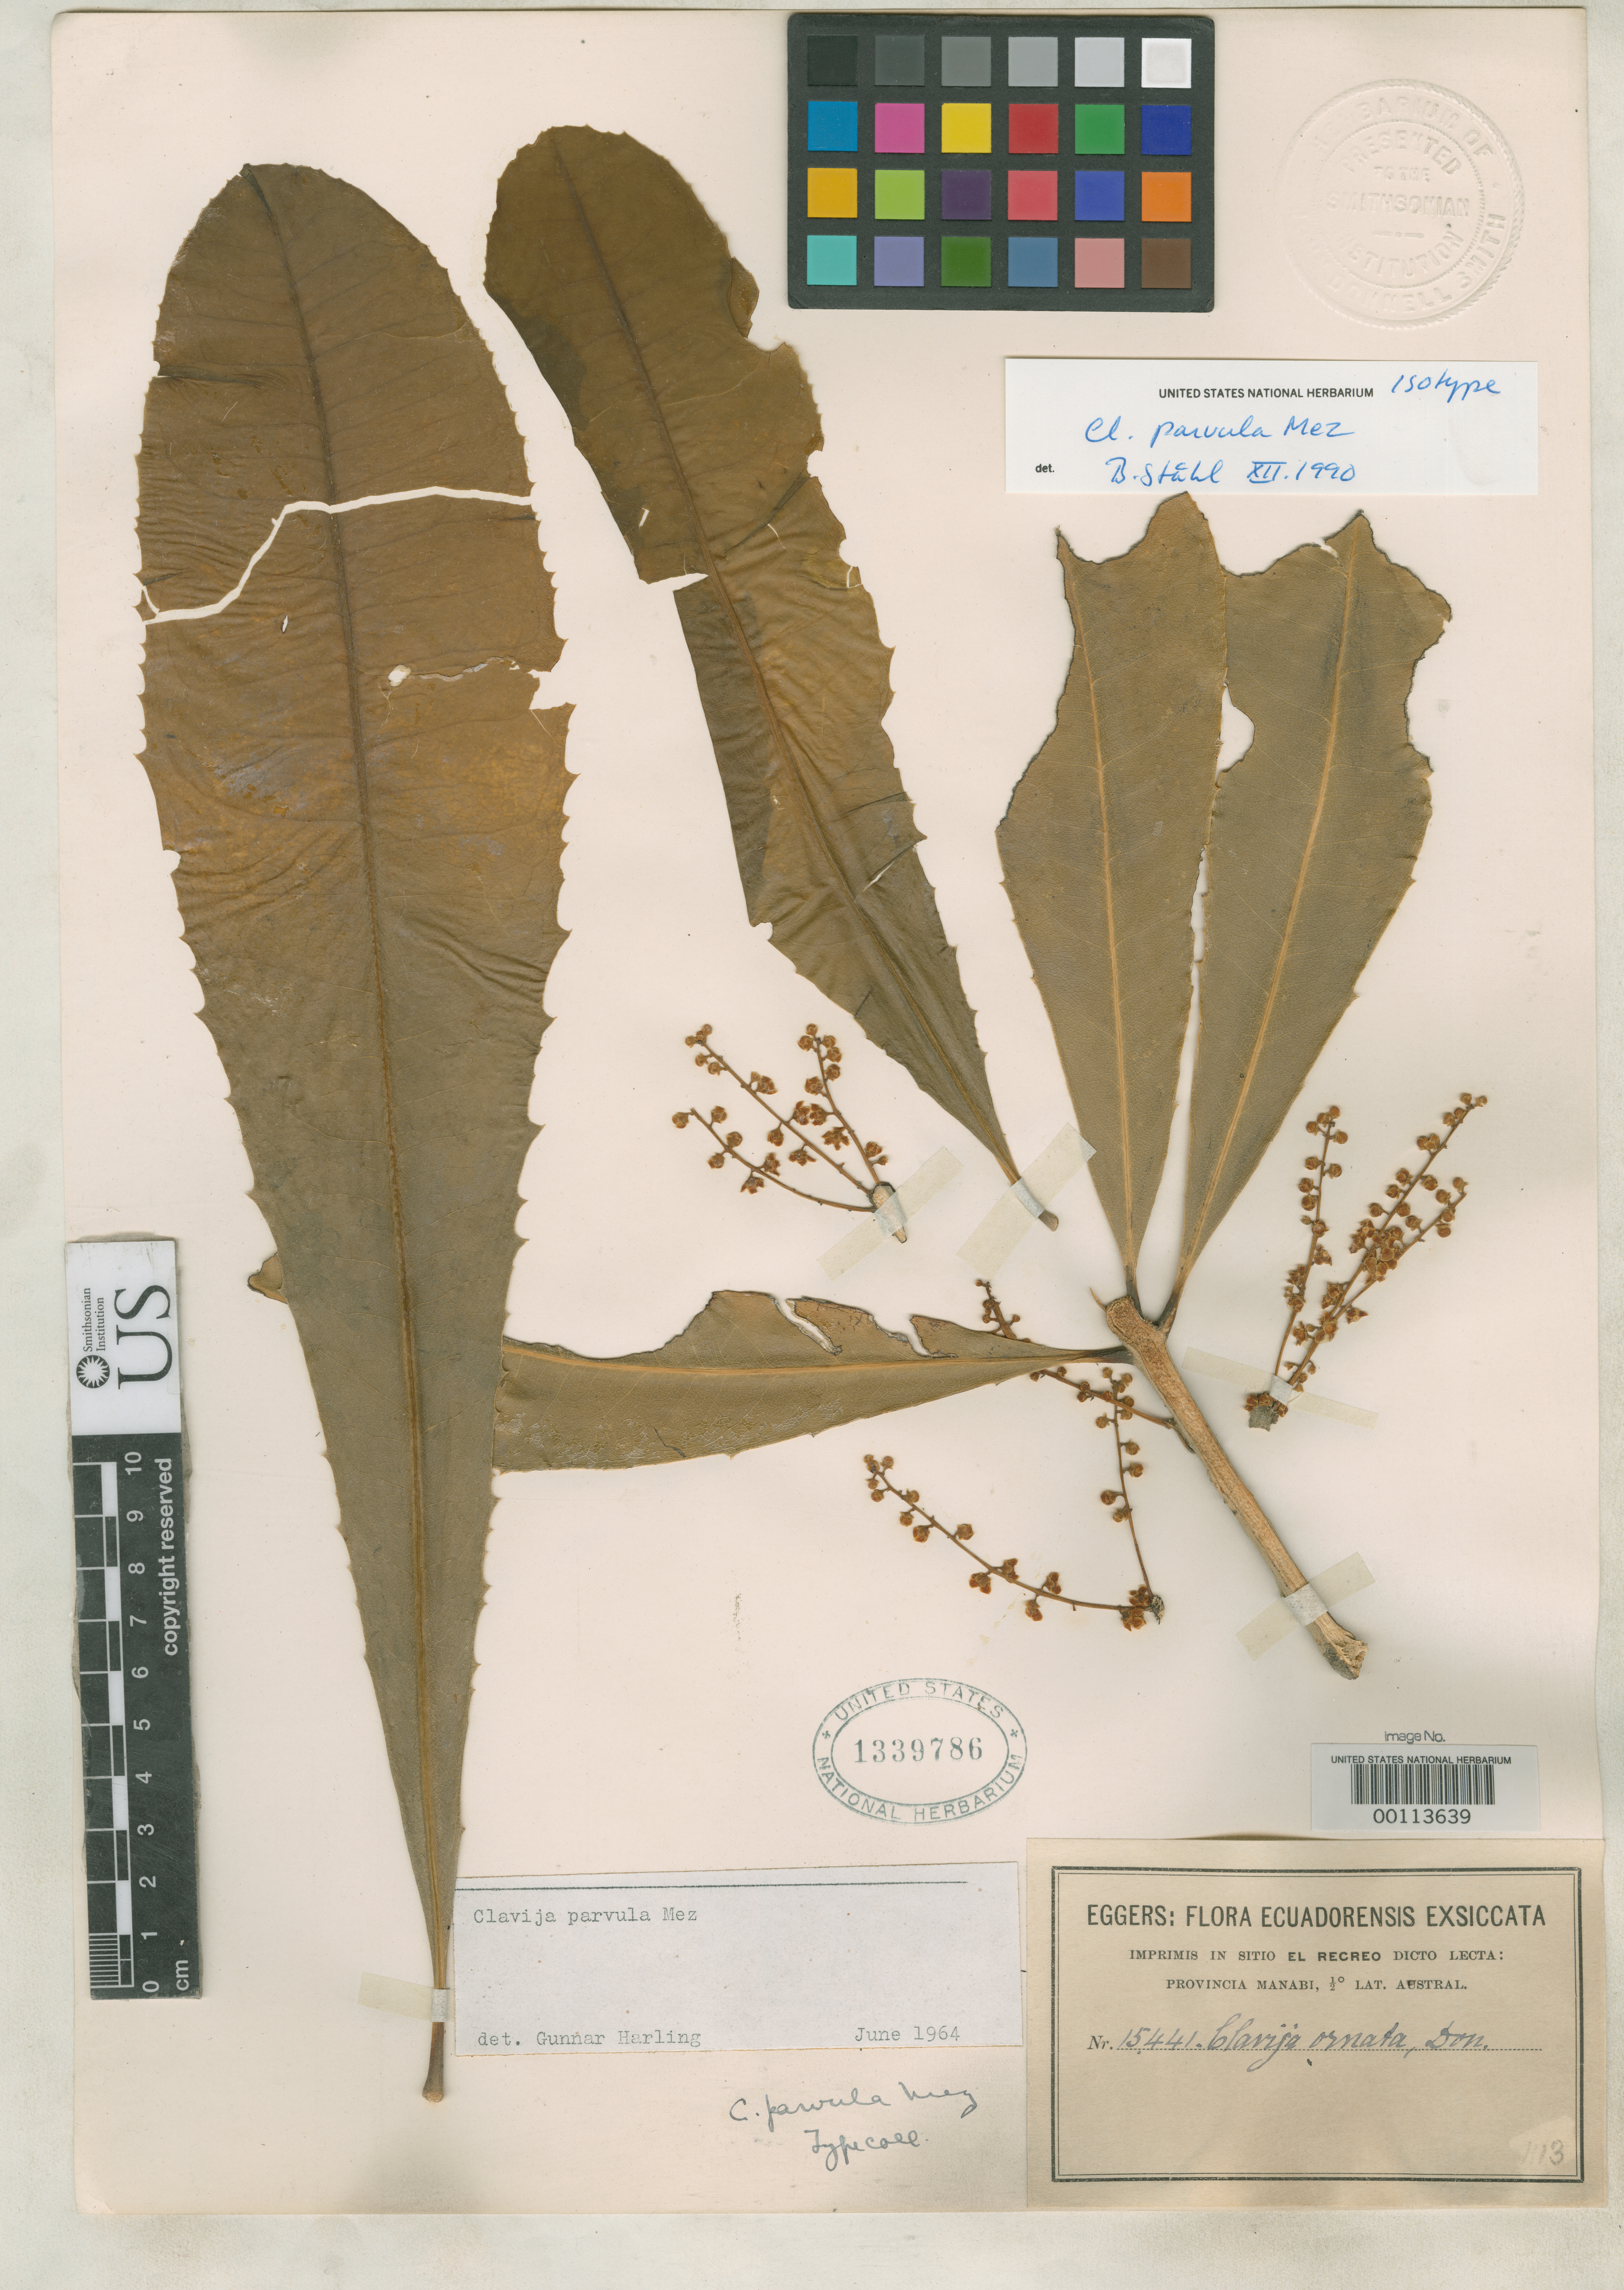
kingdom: Plantae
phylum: Tracheophyta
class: Magnoliopsida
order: Ericales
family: Primulaceae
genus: Clavija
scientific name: Clavija parvula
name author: Mez in Engl.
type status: Isosyntype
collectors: H. F. A. von Eggers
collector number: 15441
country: Ecuador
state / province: Manabí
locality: El Recreo.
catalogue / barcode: US 1339786